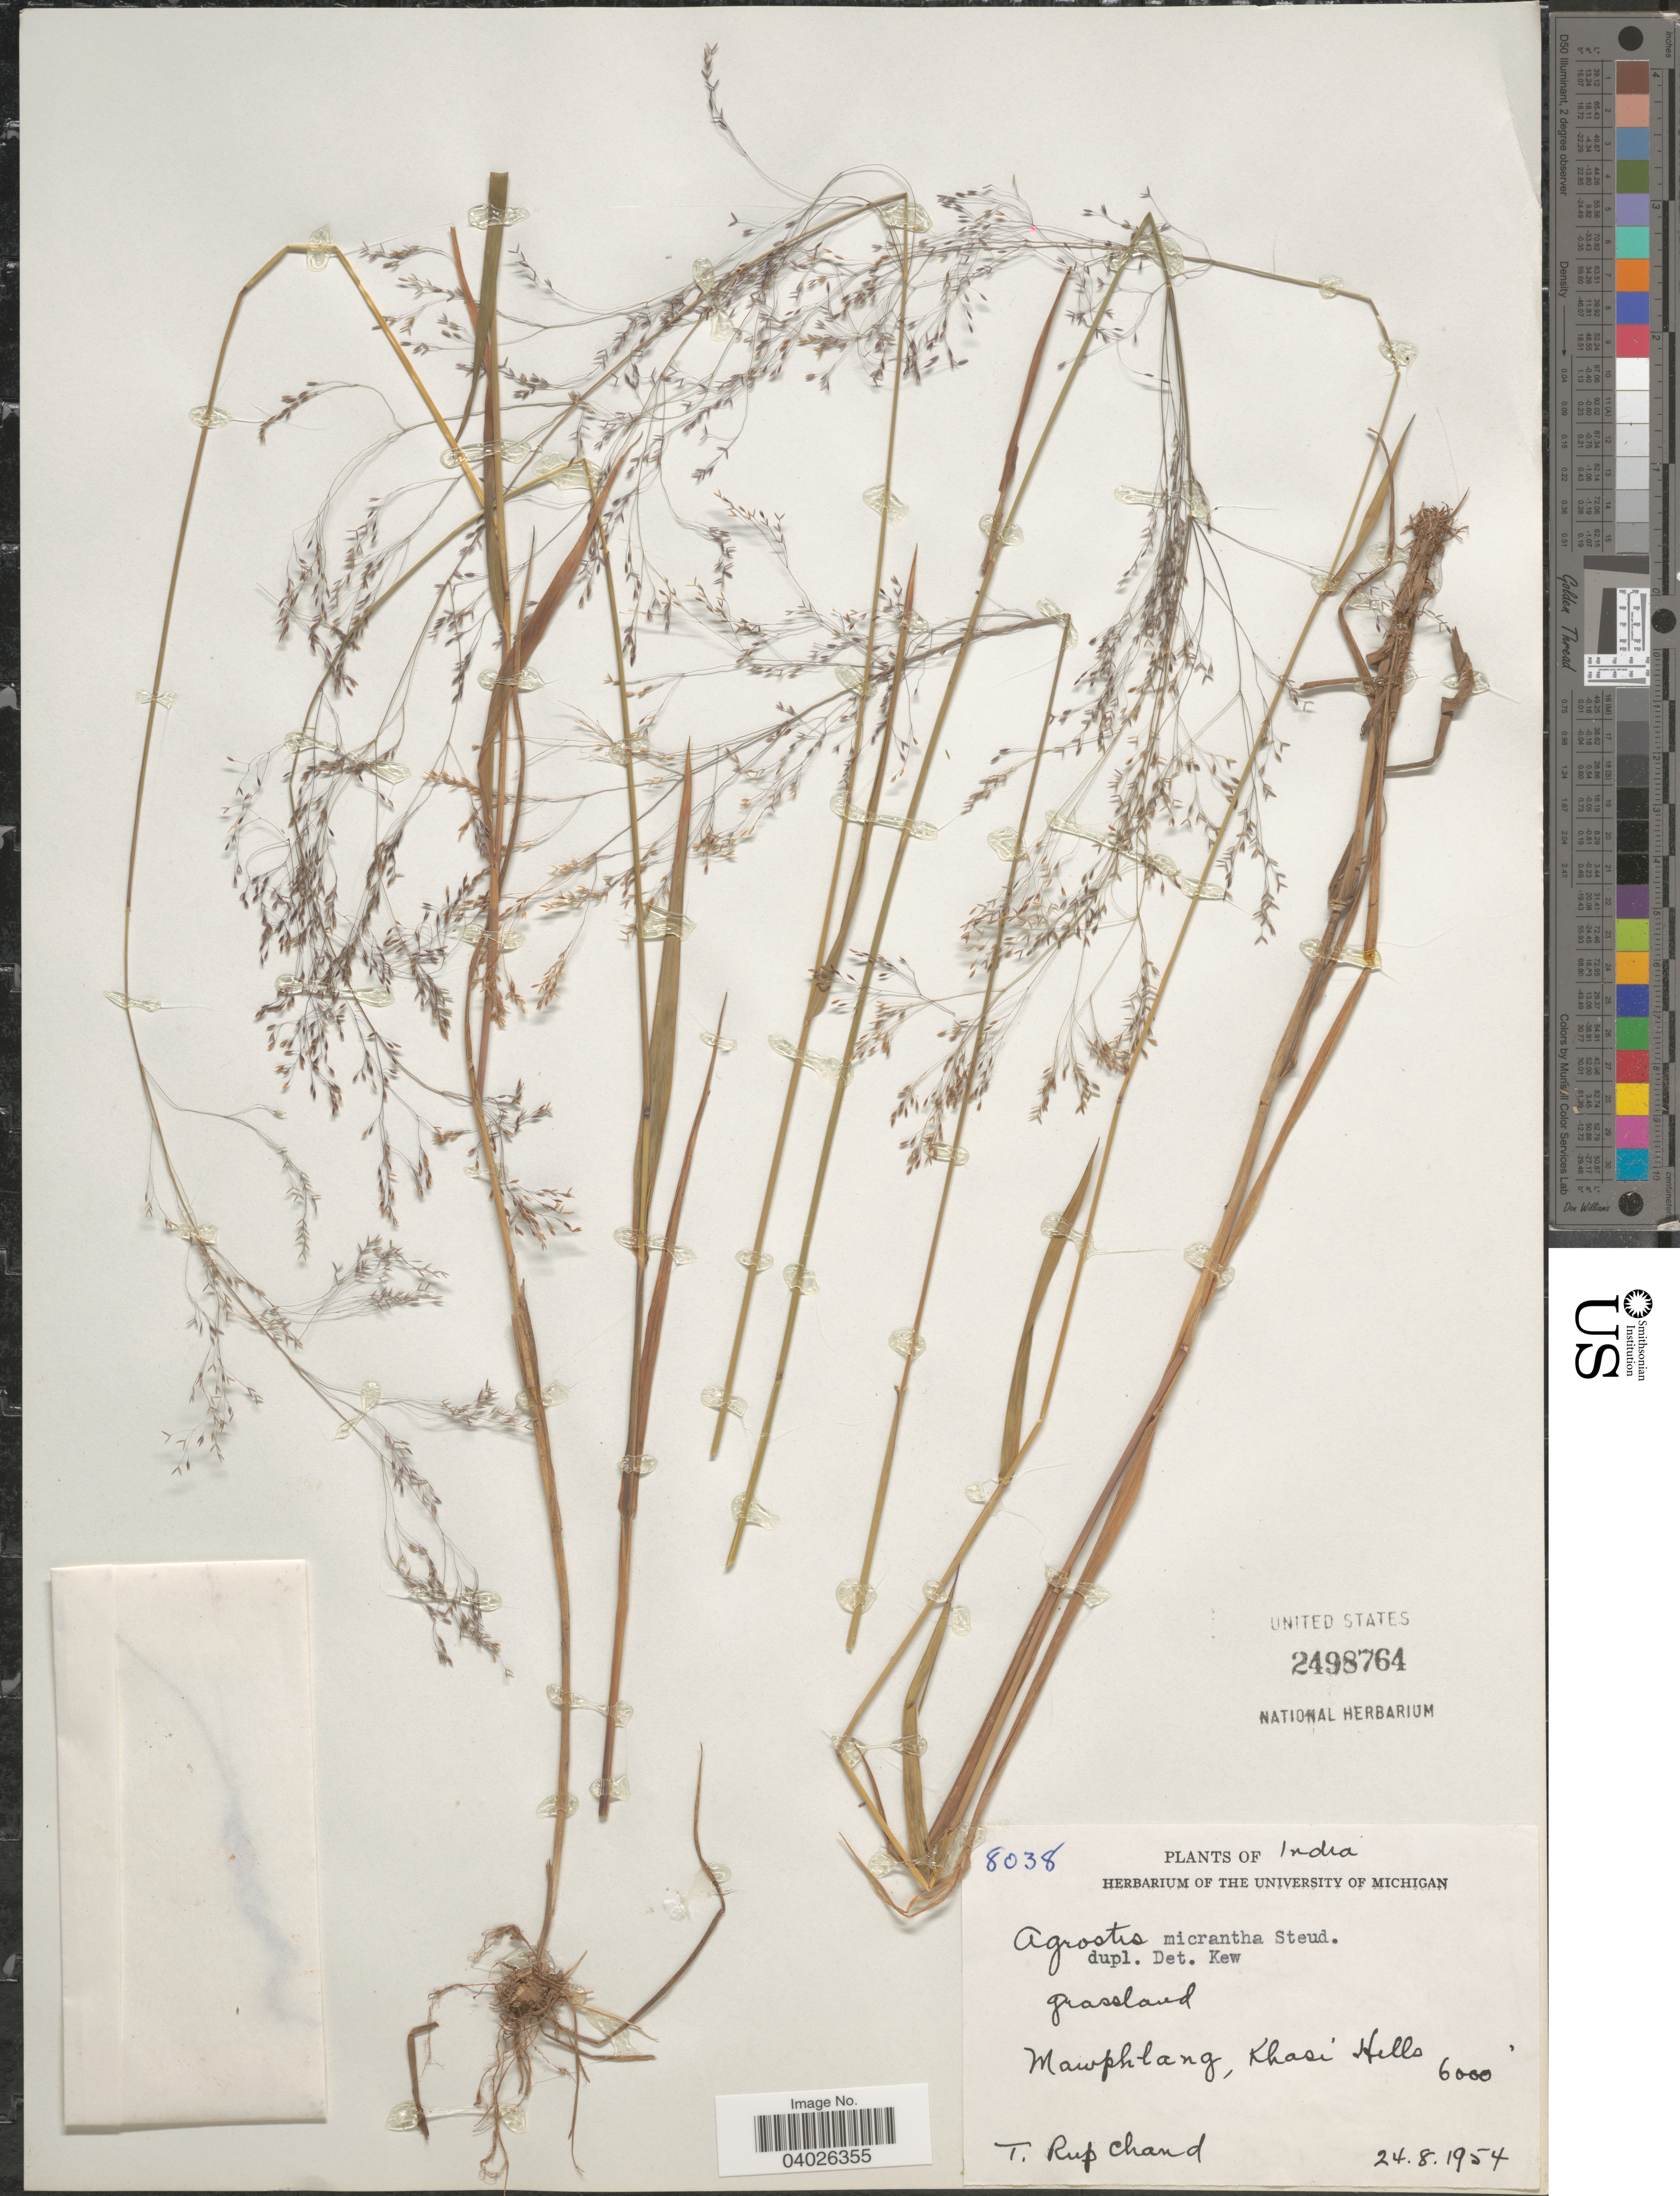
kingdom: Plantae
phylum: Tracheophyta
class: Liliopsida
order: Poales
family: Poaceae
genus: Agrostis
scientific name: Agrostis micrantha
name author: Steud.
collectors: T. R. Chand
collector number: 8038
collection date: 1954-08-24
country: India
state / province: Meghalaya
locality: Mawphlang, Khasi Hills.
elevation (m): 1829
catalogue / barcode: US 2498764